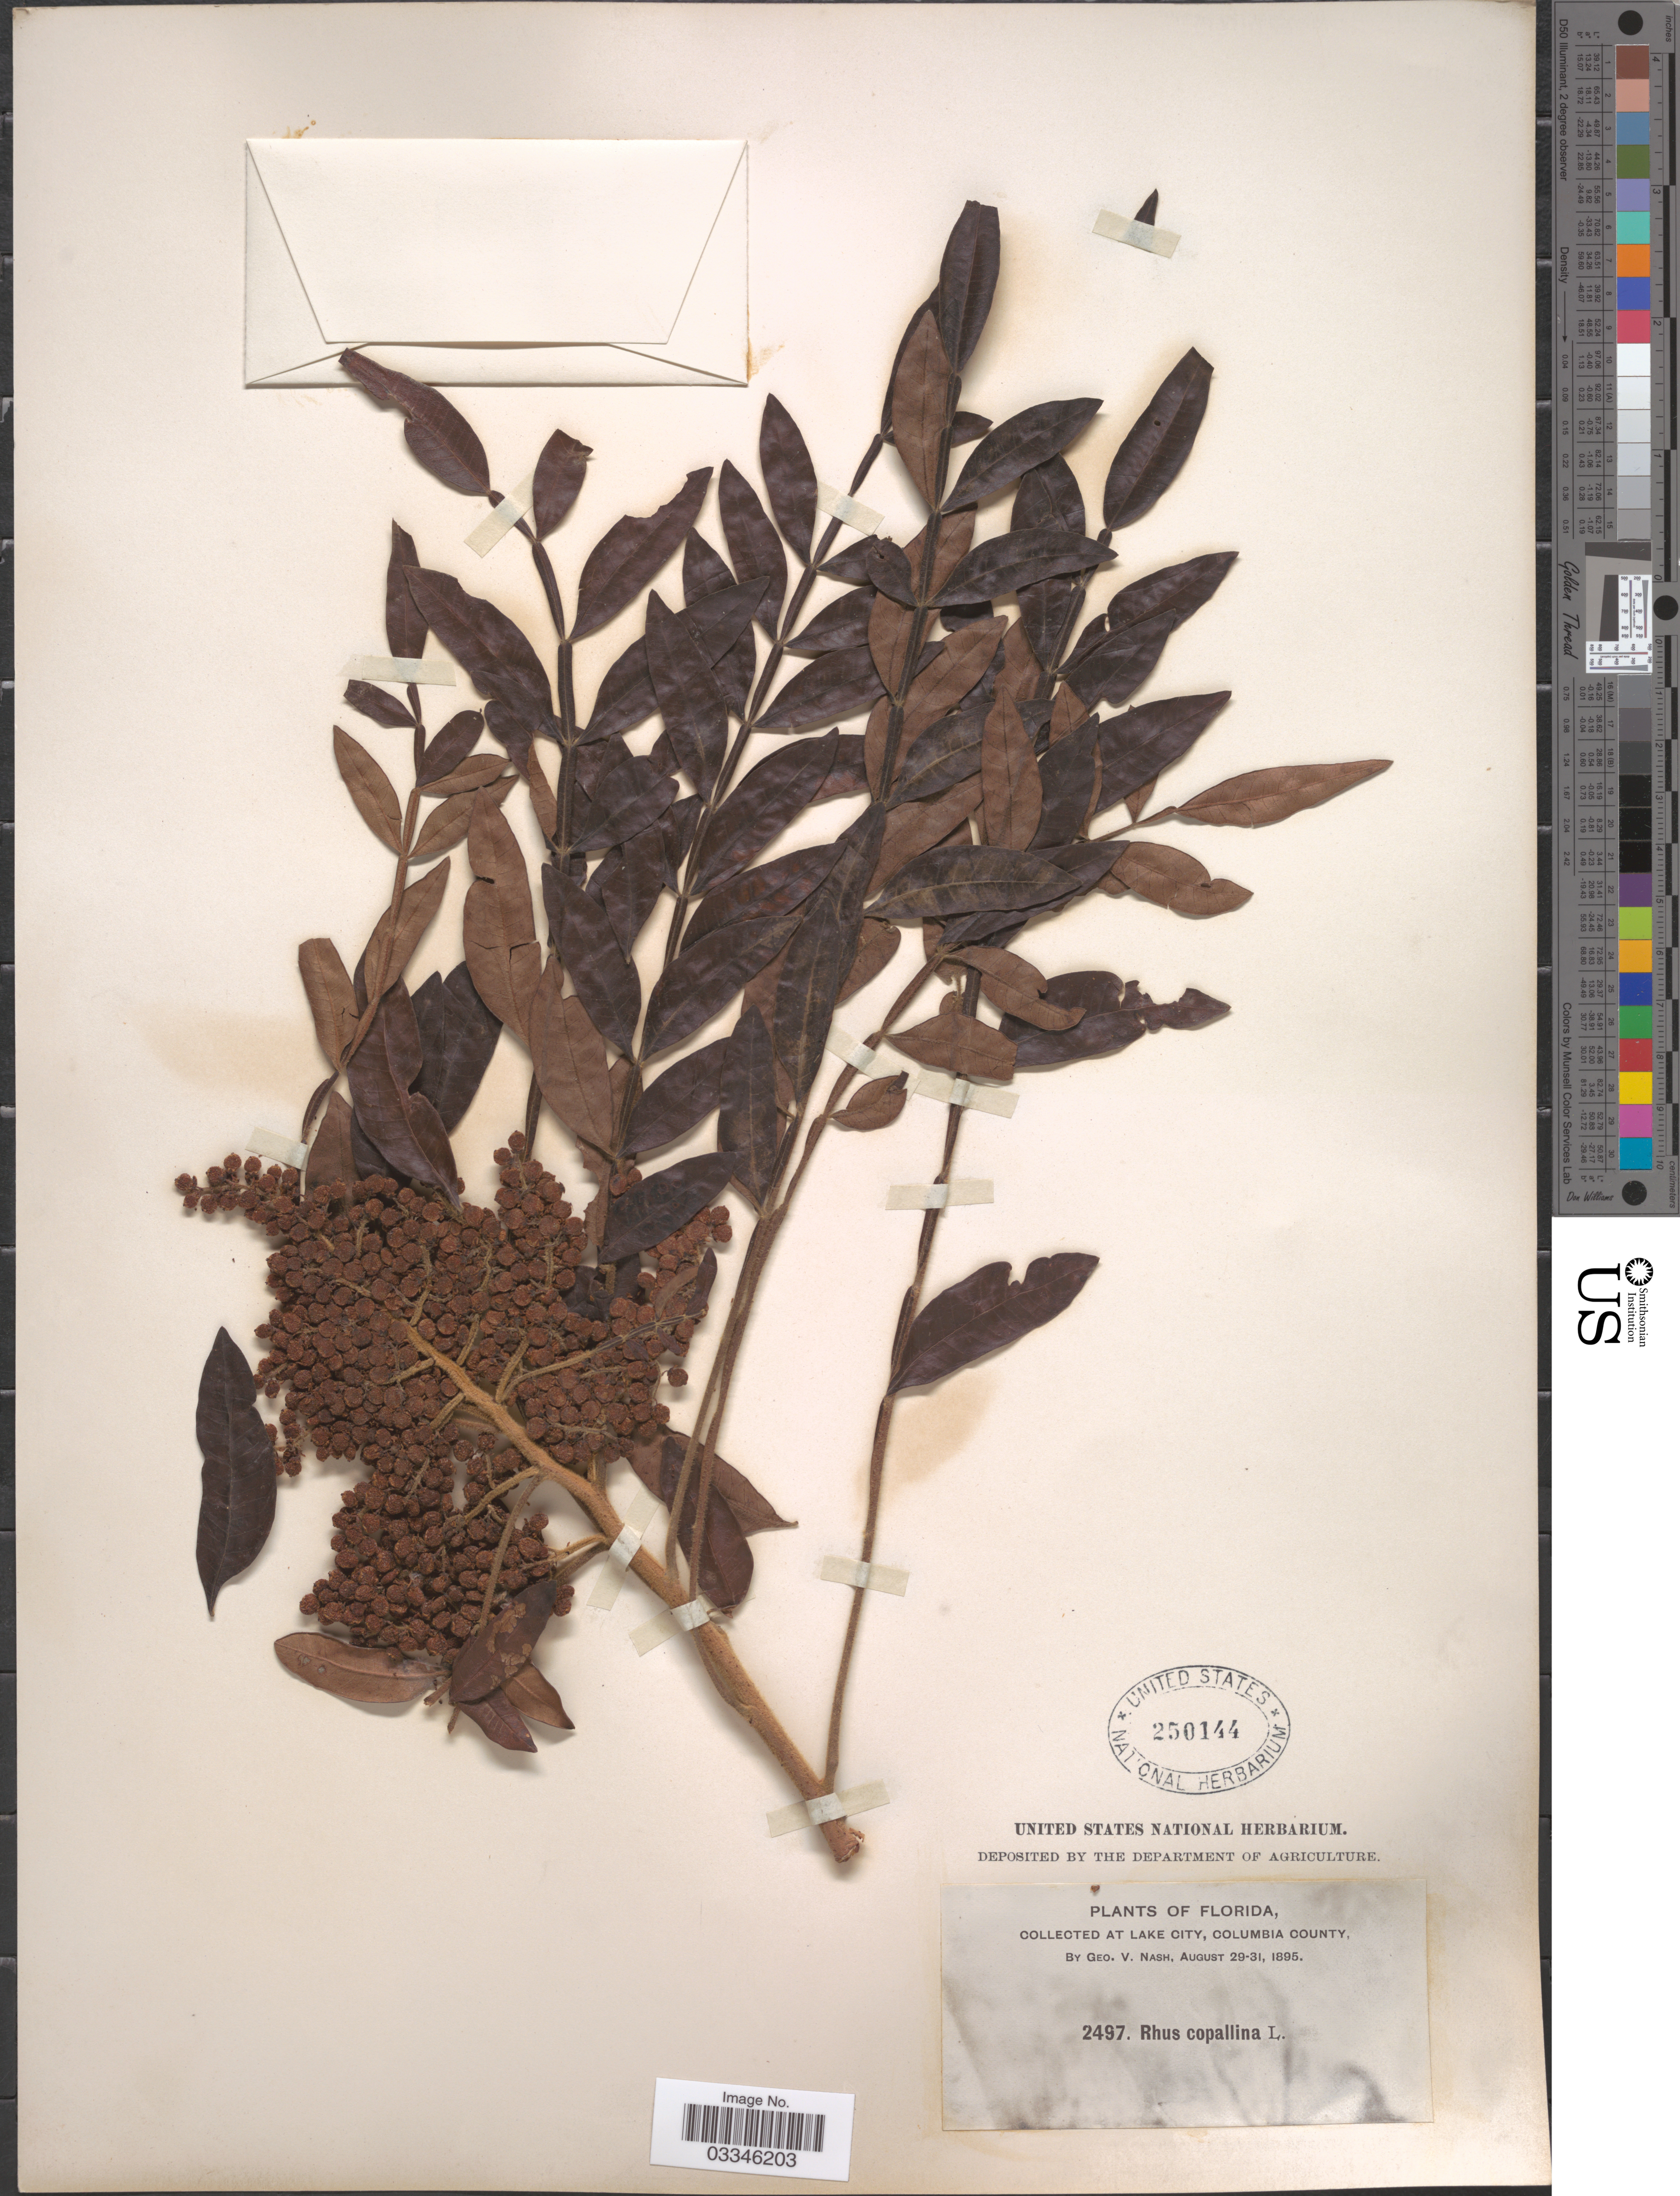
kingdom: Plantae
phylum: Tracheophyta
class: Magnoliopsida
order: Sapindales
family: Anacardiaceae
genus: Rhus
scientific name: Rhus leucantha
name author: Jacq.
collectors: G. V. Nash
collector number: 2497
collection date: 1895-08-29/1895-08-31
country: United States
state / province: Florida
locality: At Lake City, Columbia County.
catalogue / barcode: US 250144